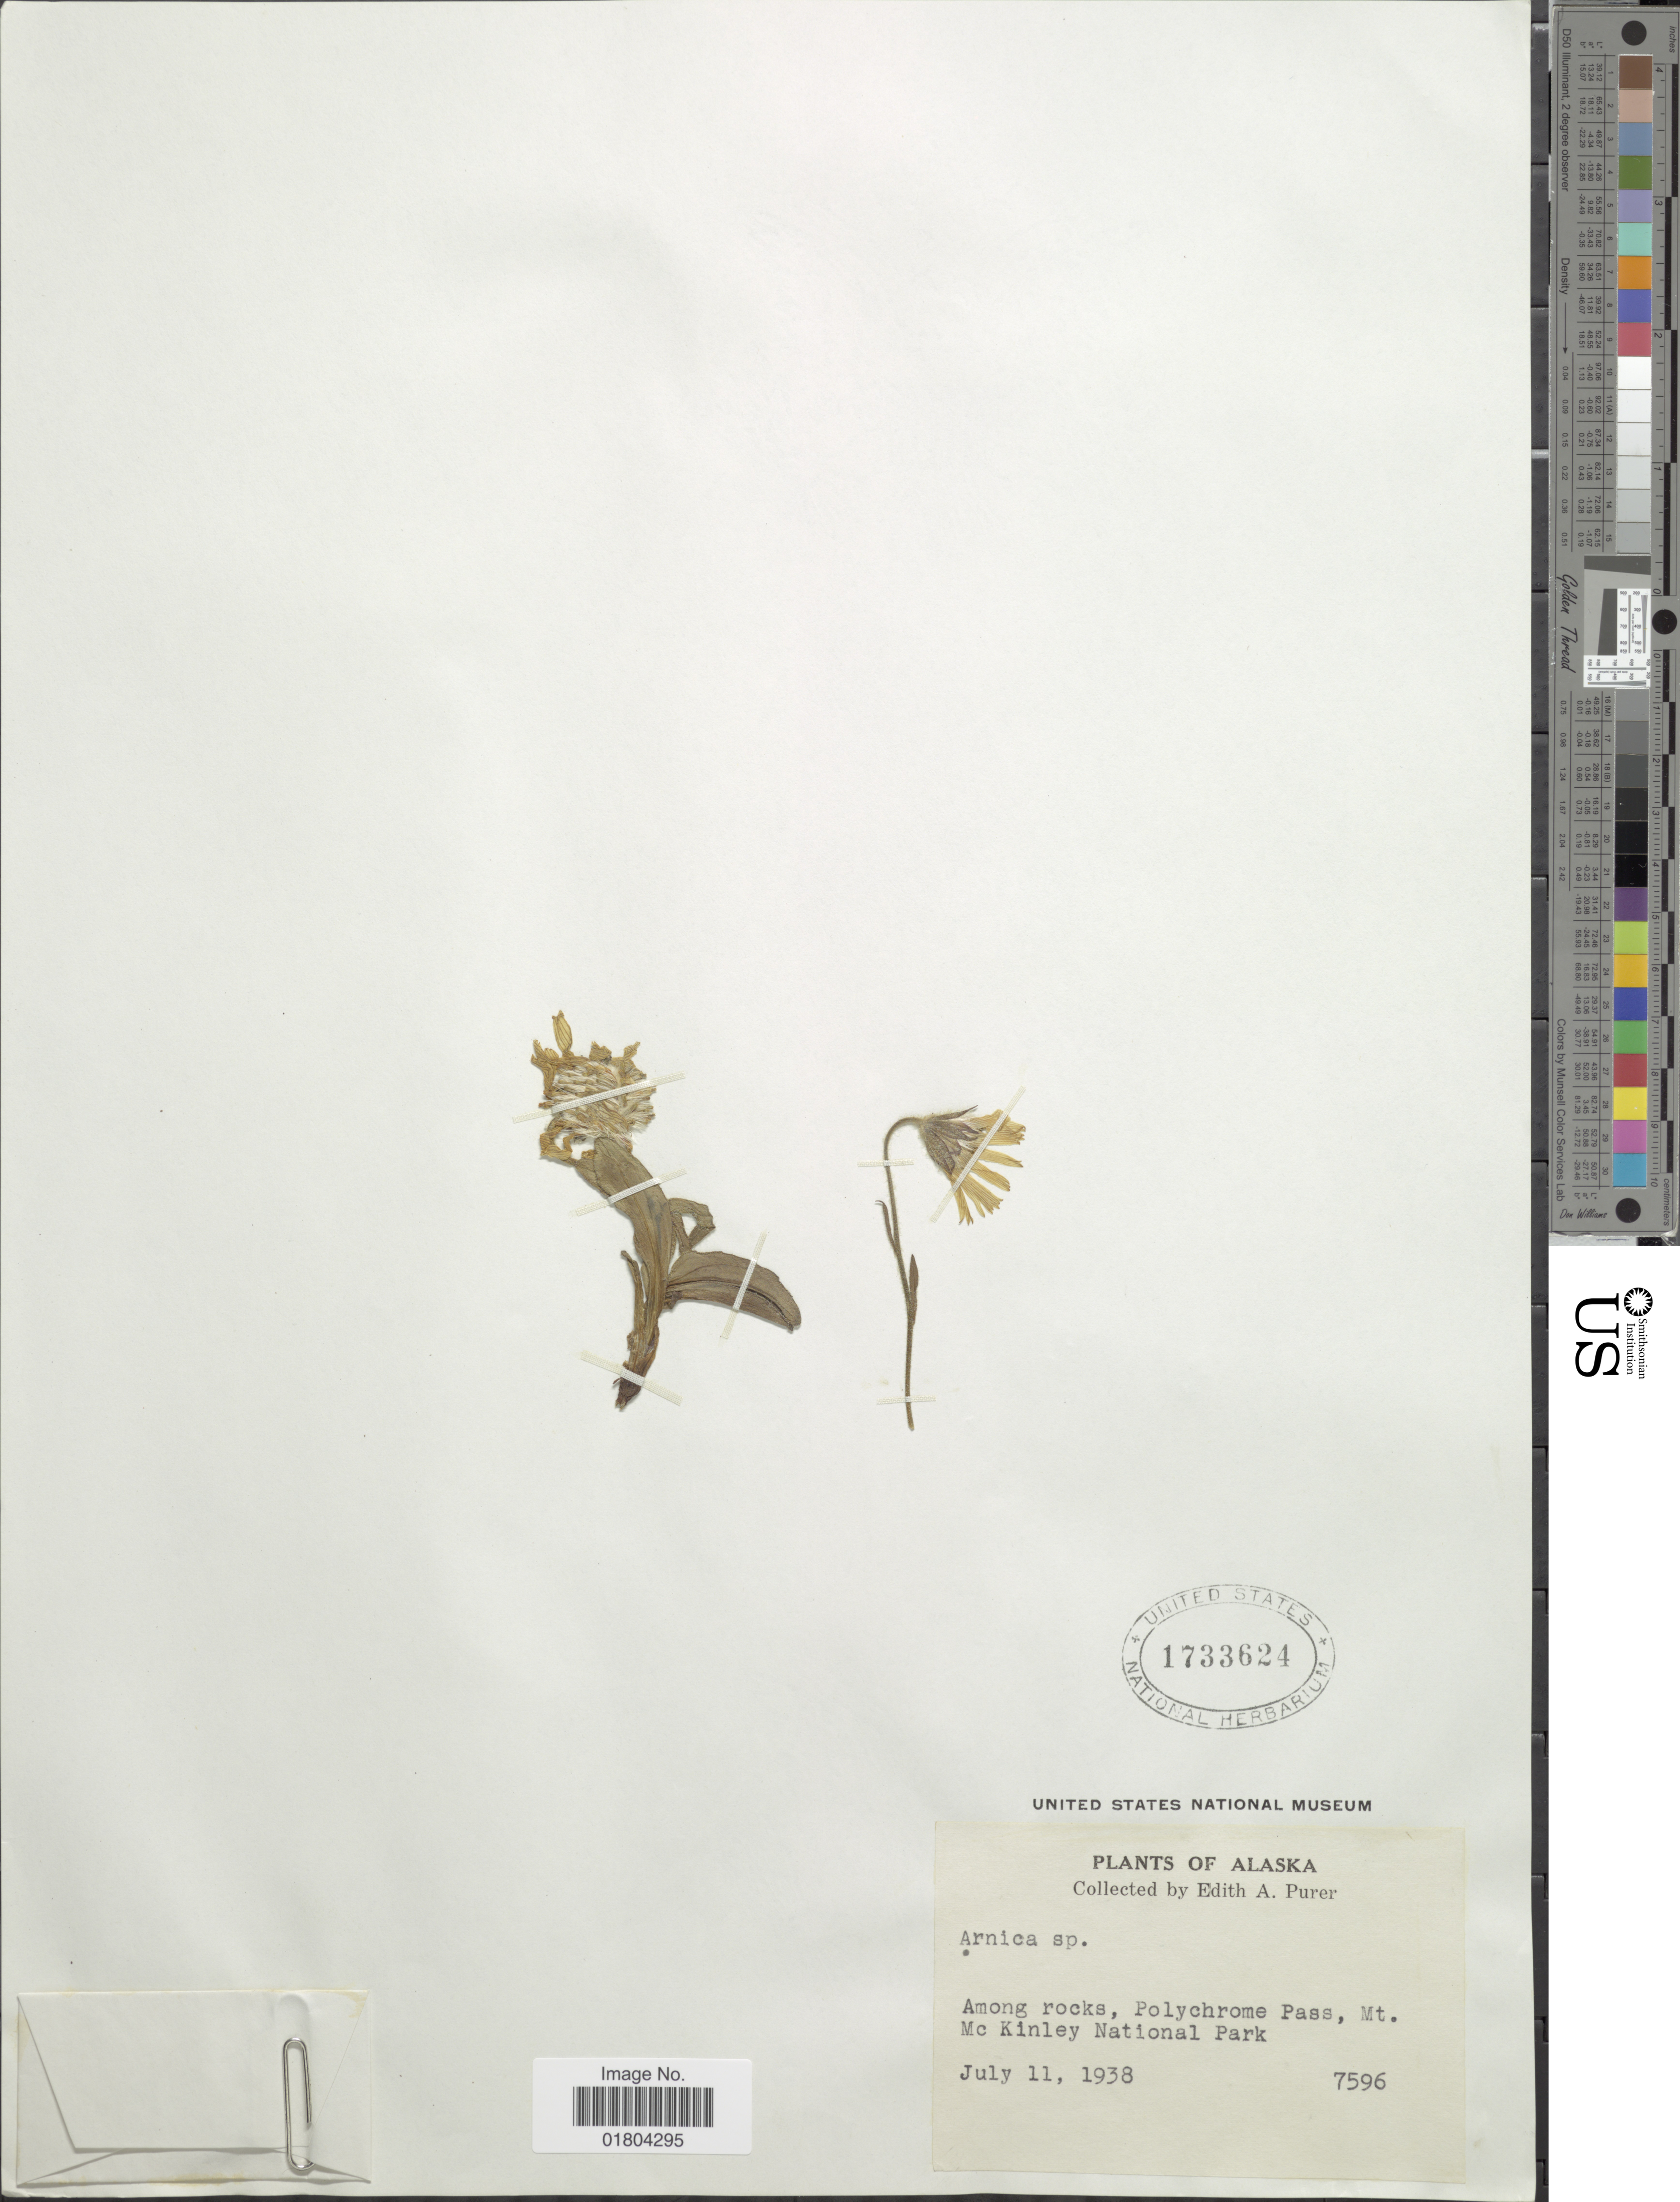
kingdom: Plantae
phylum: Tracheophyta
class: Magnoliopsida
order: Asterales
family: Asteraceae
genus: Arnica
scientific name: Arnica sp.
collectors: E. Purer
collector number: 7596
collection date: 1938-07-11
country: United States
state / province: Alaska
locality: Among rocks, Polychrome Pass, Mt. Mc Kinley National Park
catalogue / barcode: US 1733624